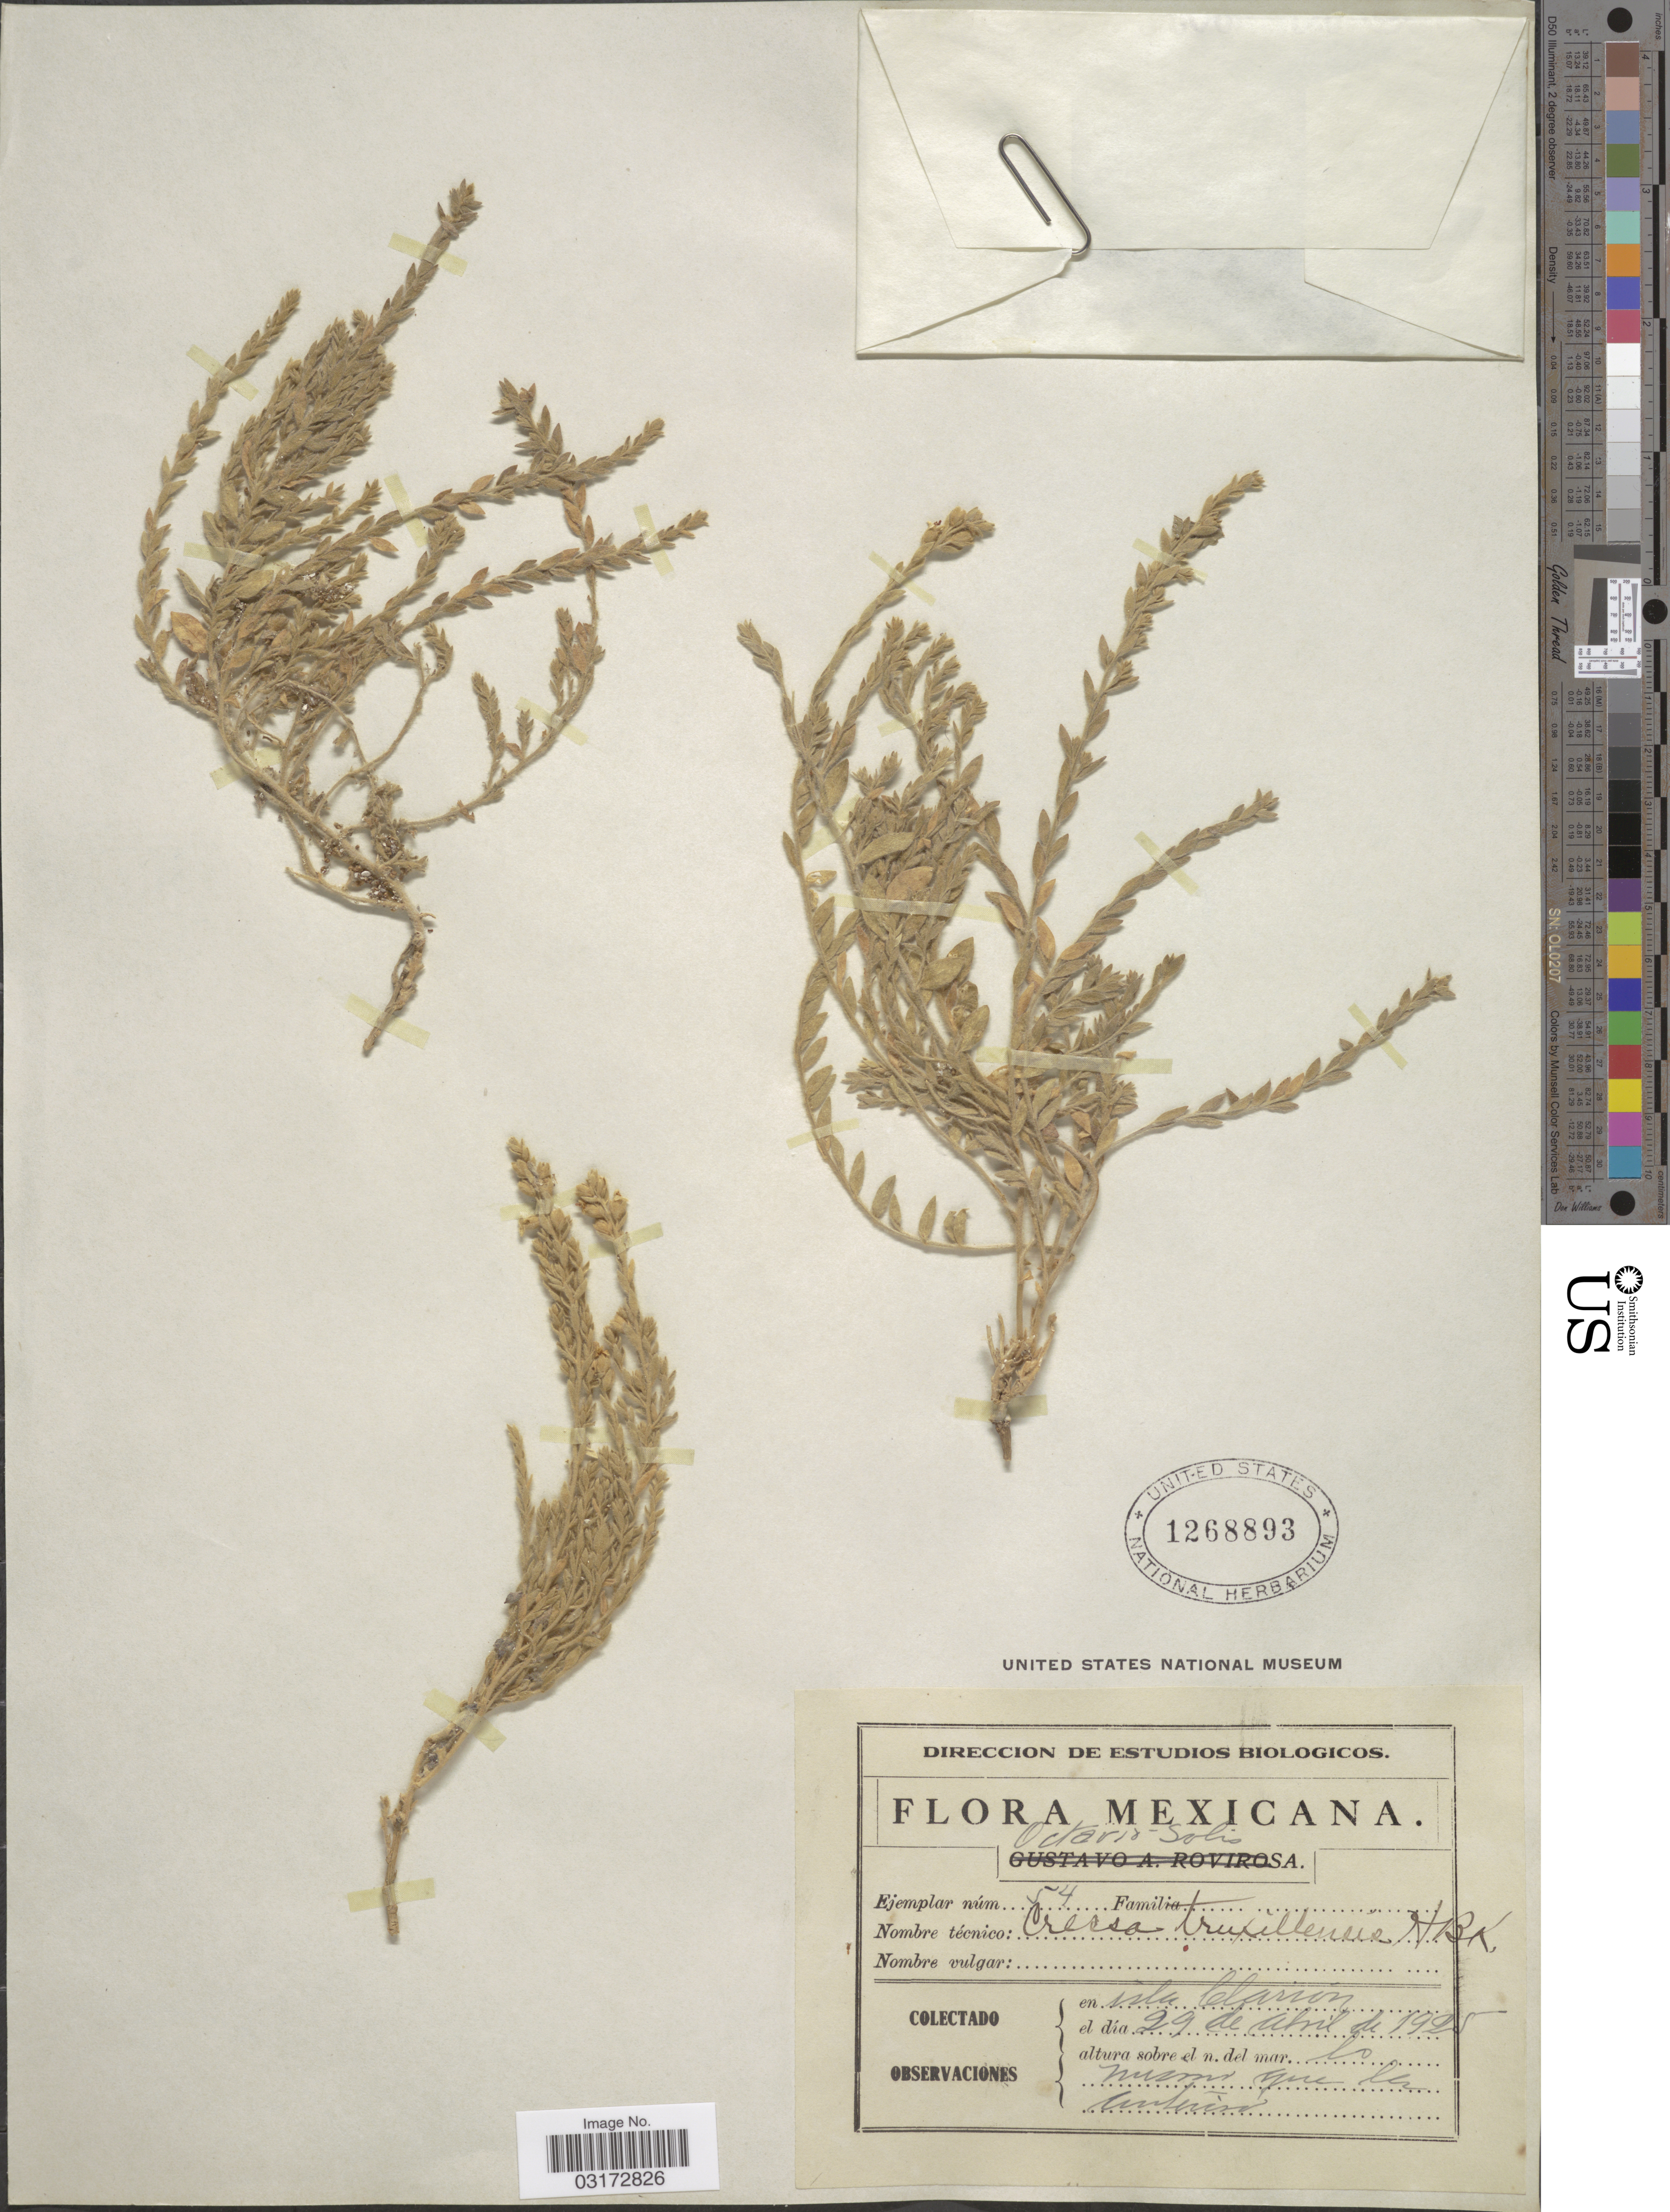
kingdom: Plantae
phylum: Tracheophyta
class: Magnoliopsida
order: Solanales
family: Convolvulaceae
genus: Cressa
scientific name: Cressa truxillensis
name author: Kunth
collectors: -- Octavio & -. Solis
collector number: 54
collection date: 1925-04-29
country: Mexico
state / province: Colima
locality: Isla Clarion.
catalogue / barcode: US 1268893